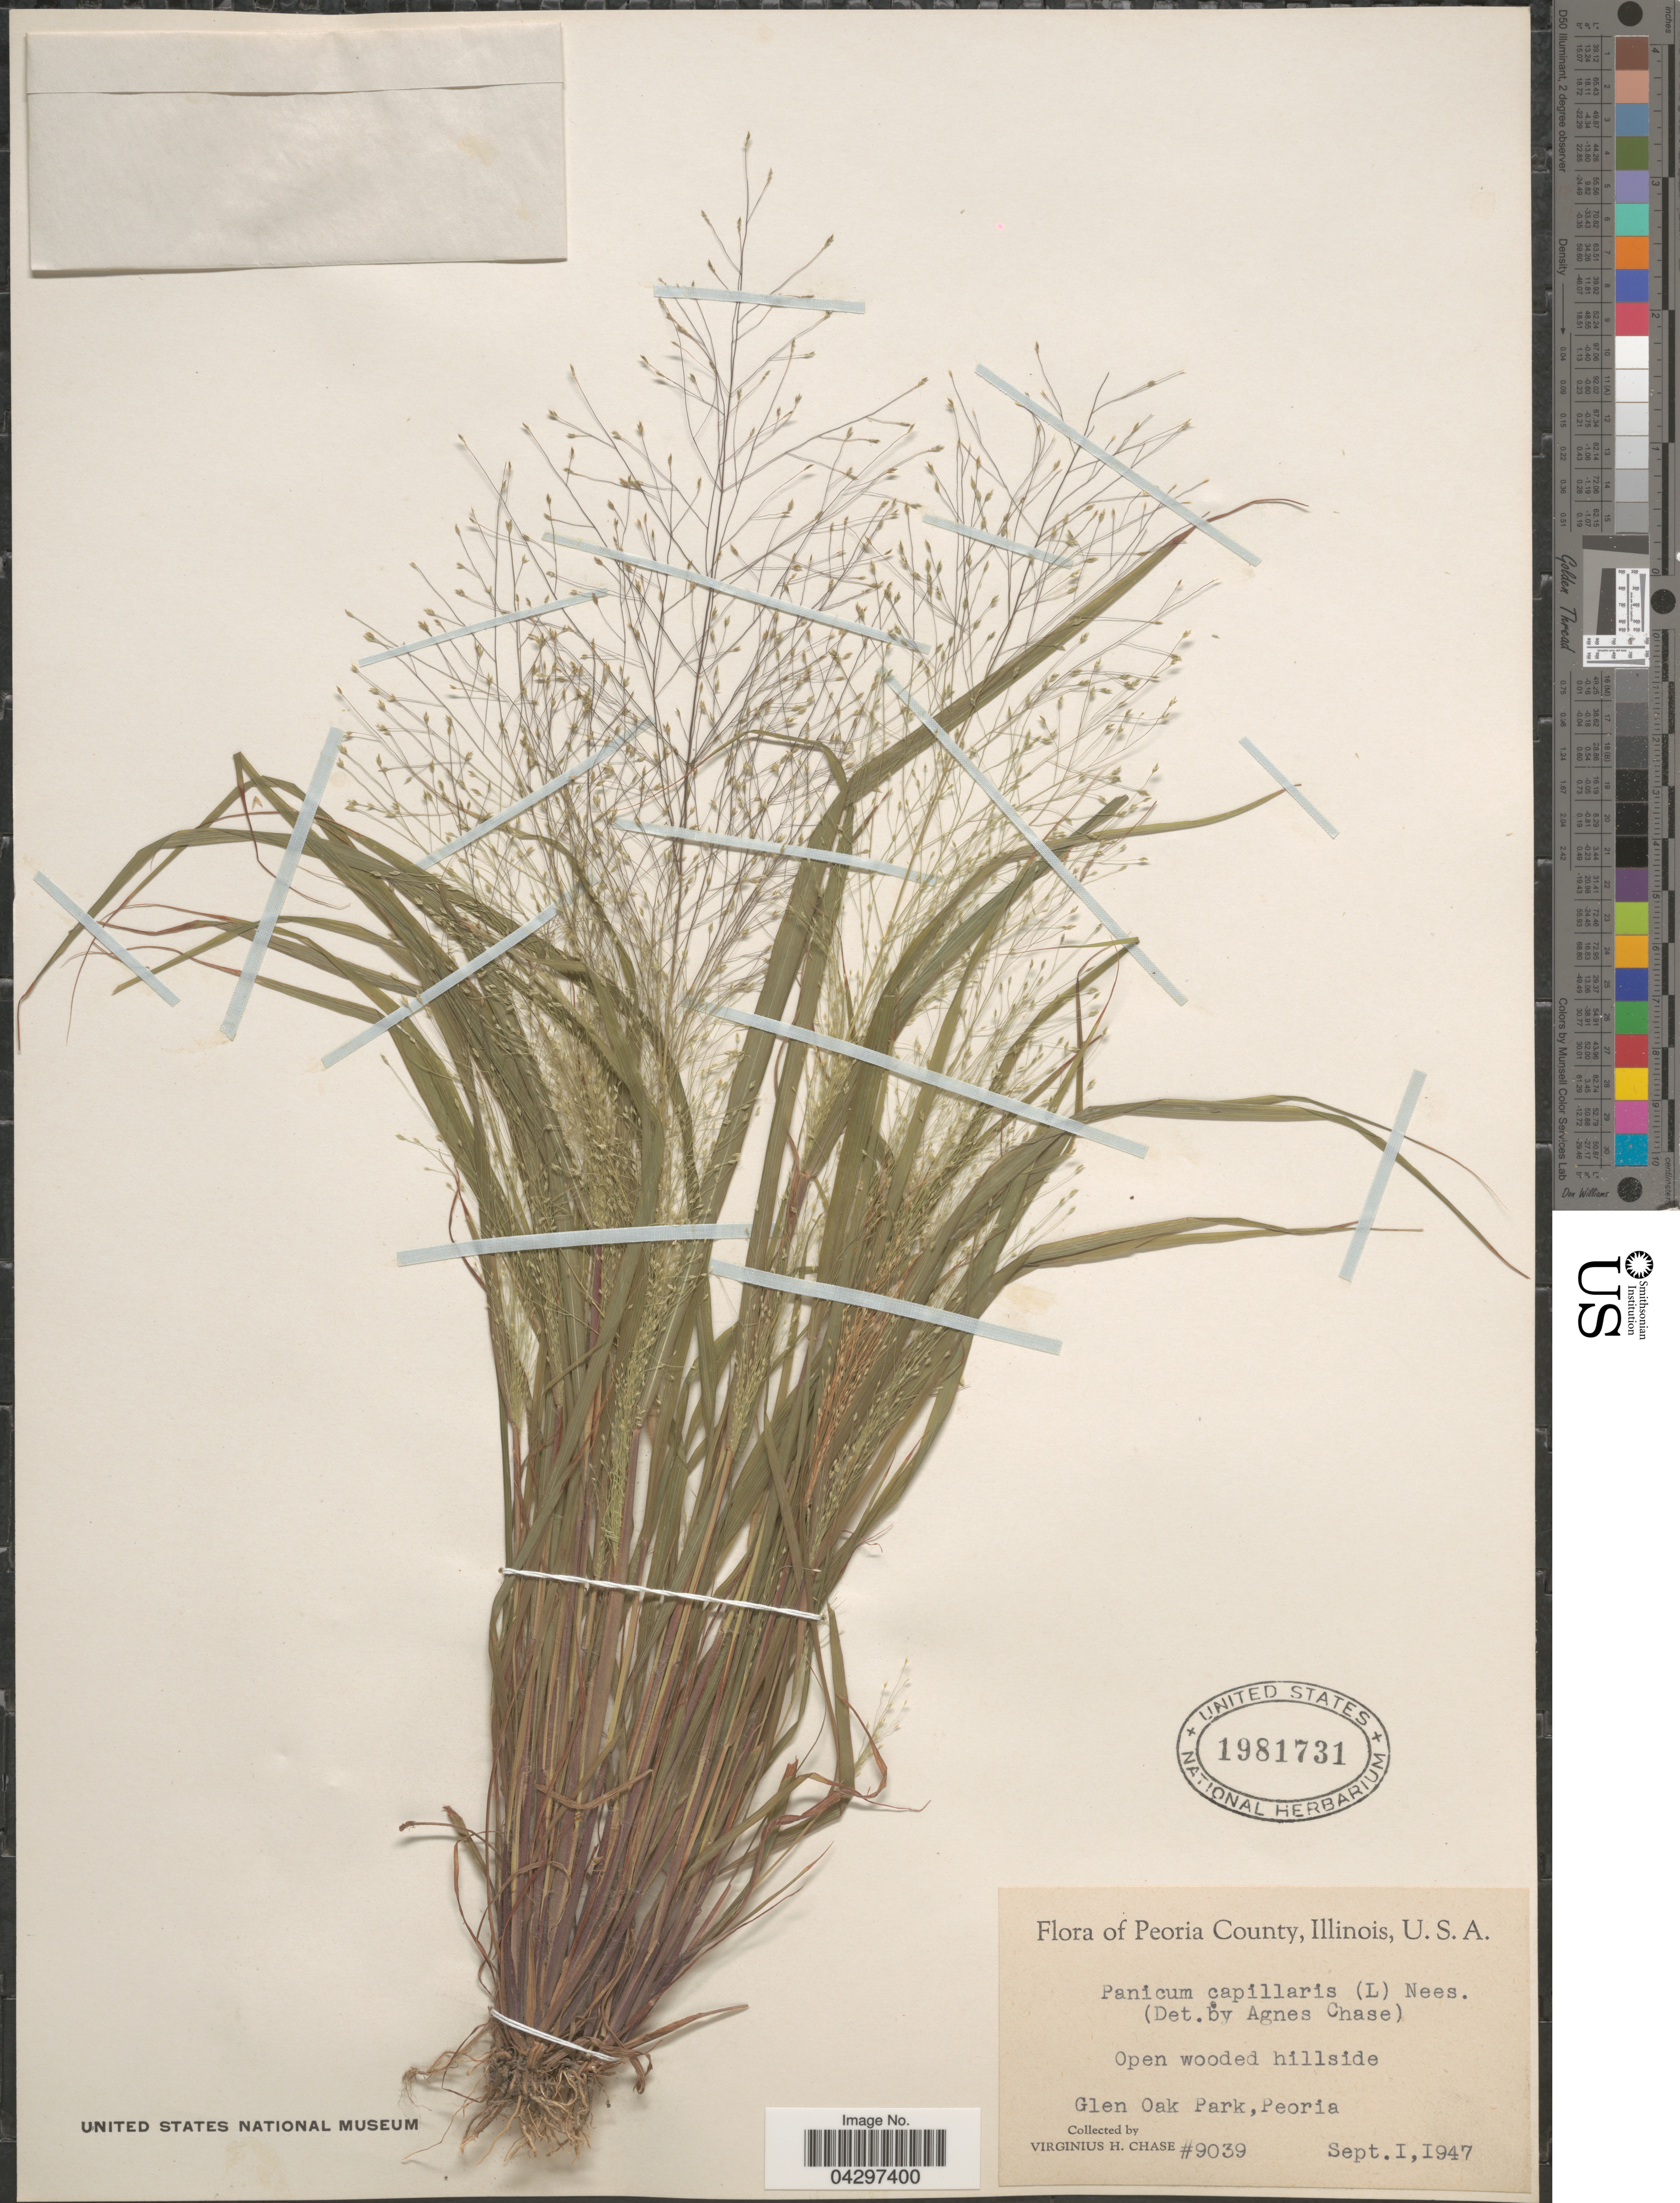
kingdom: Plantae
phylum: Tracheophyta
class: Liliopsida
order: Poales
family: Poaceae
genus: Panicum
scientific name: Panicum capillare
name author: L.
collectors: V. H. Chase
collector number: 9039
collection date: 1947-09-01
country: United States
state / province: Illinois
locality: Peoria County. Glen Oak Park, Preoria.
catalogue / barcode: US 1981731